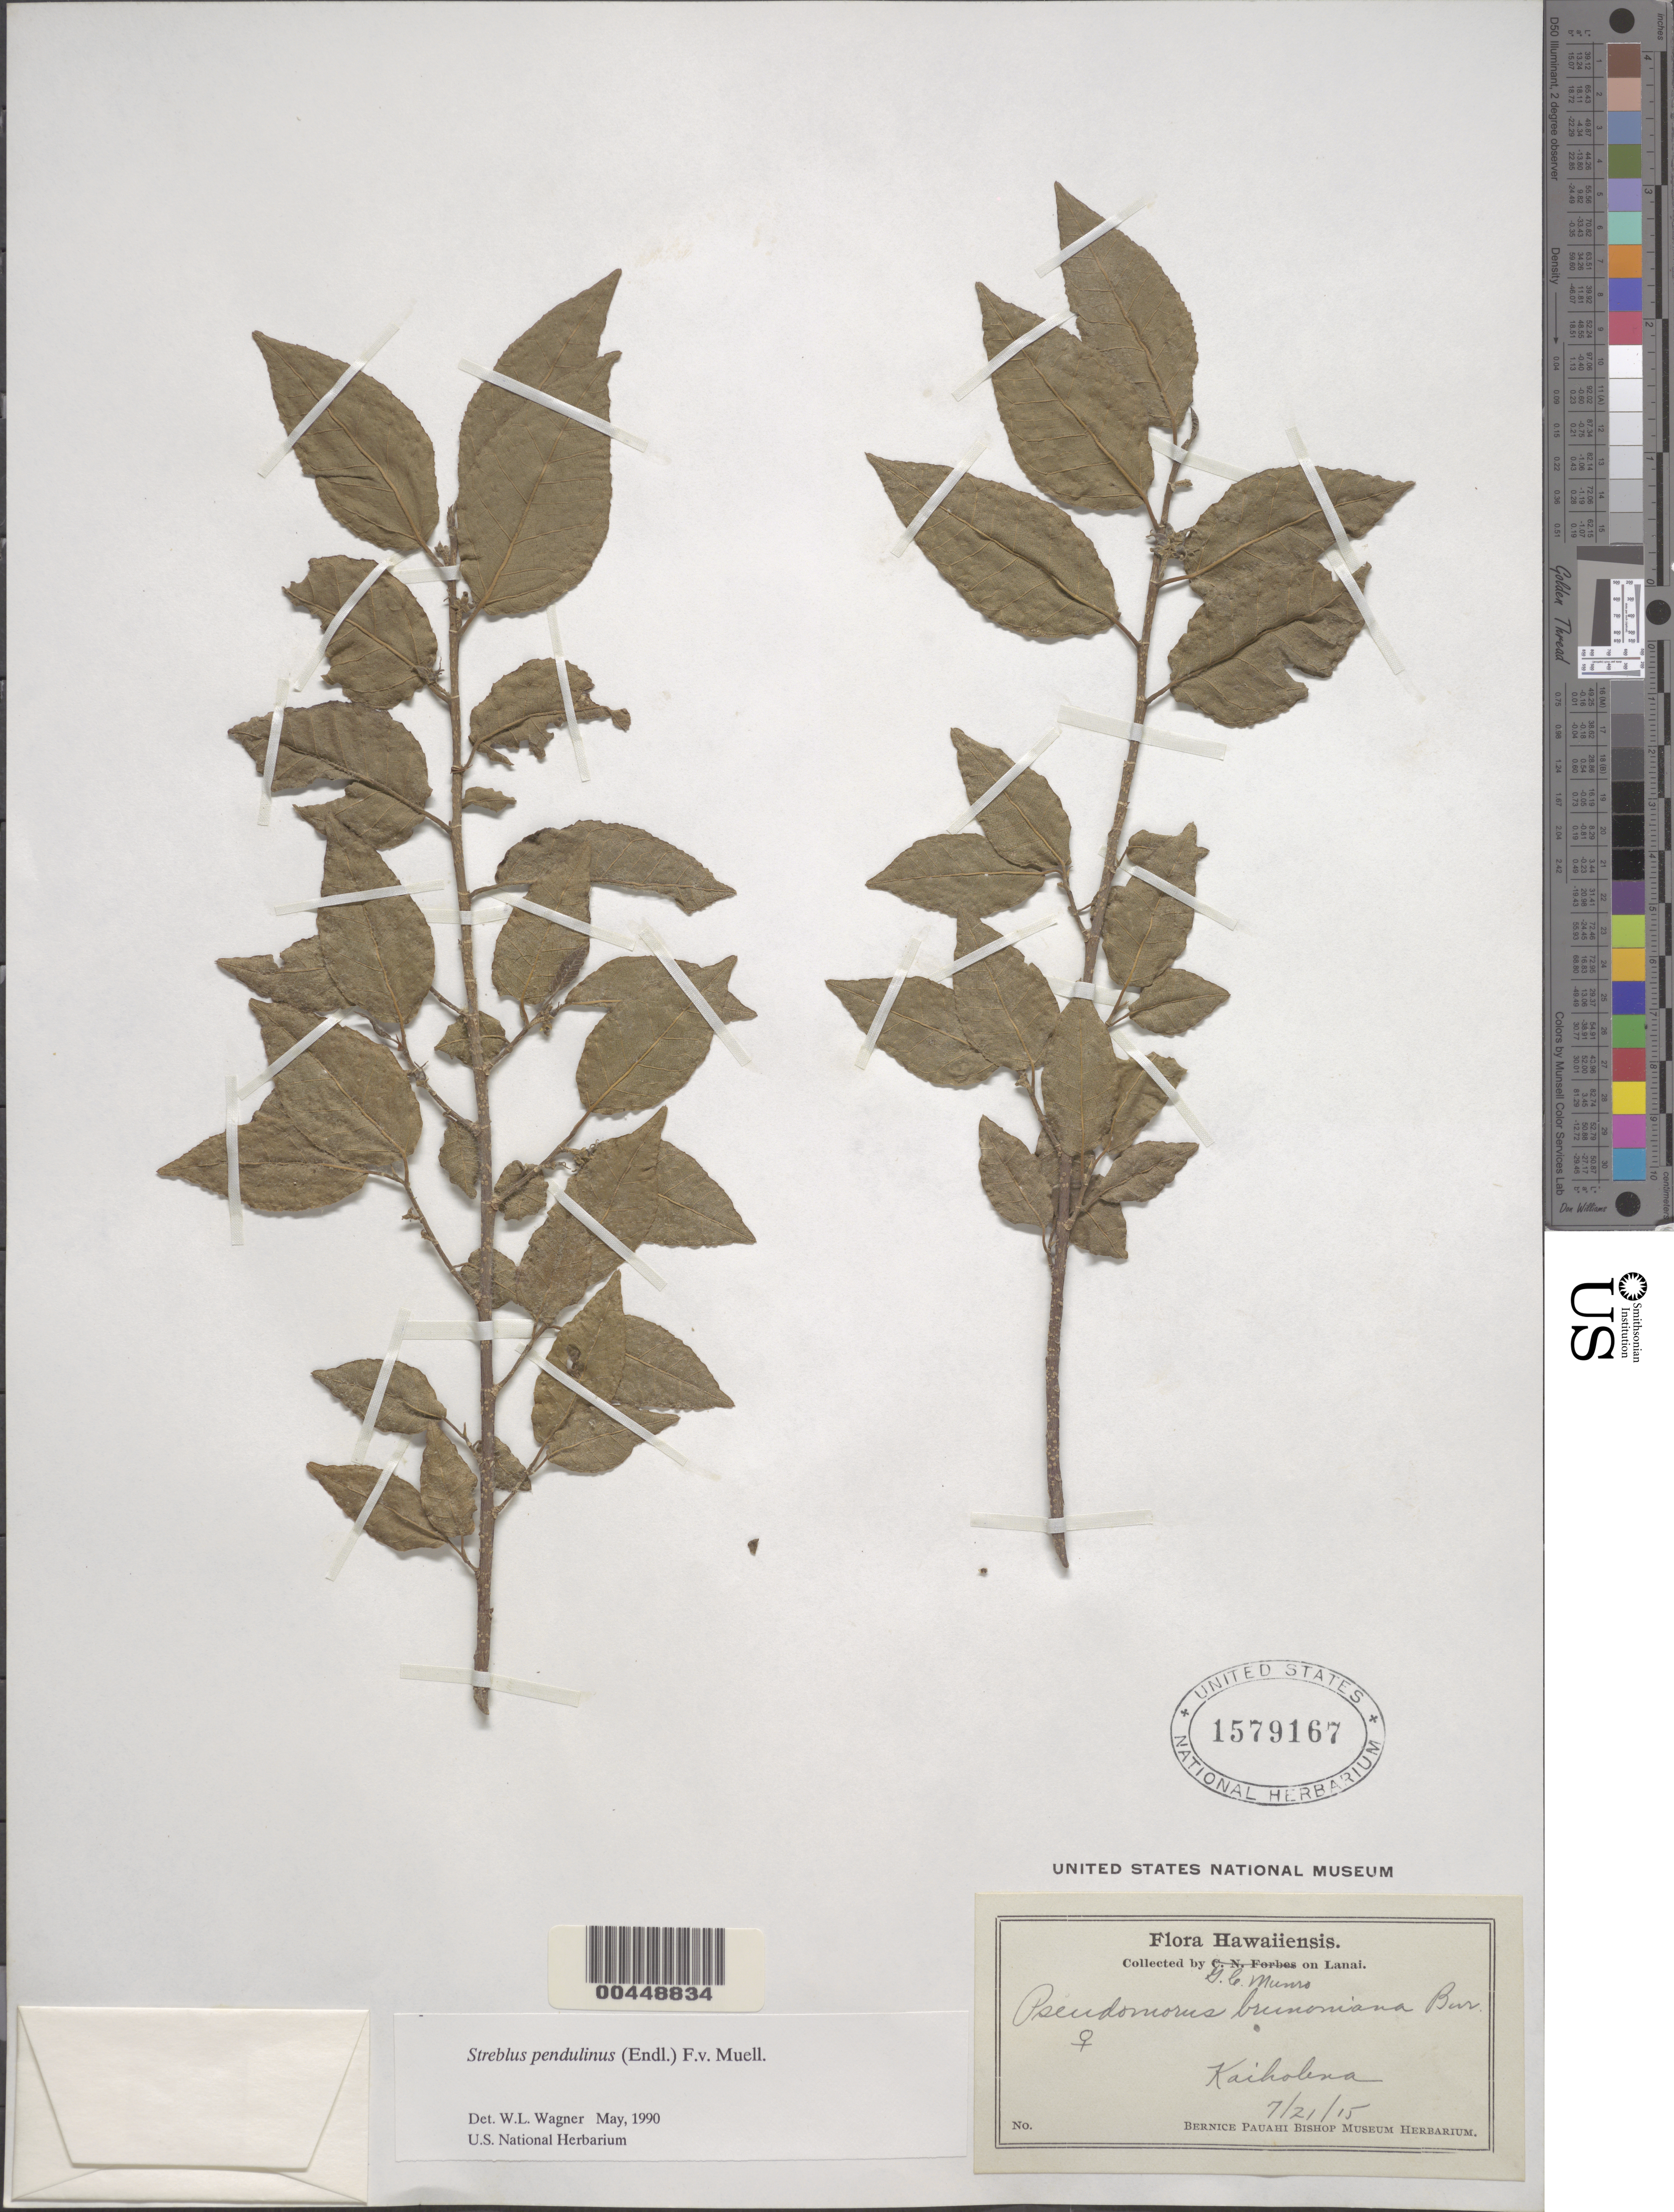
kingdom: Plantae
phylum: Tracheophyta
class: Magnoliopsida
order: Rosales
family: Moraceae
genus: Paratrophis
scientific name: Paratrophis pendulina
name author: (Endl.) E. M. Gardner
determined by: Wagner, W. L., (BOT), Smithsonian Institution - National Museum of Natural History (UNITED STATES)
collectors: G. C. Munro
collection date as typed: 21 Jul 1915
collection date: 1915-07-21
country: United States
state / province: Hawaii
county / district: Maui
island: Lana'i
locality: Kaiholena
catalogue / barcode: US 1579167